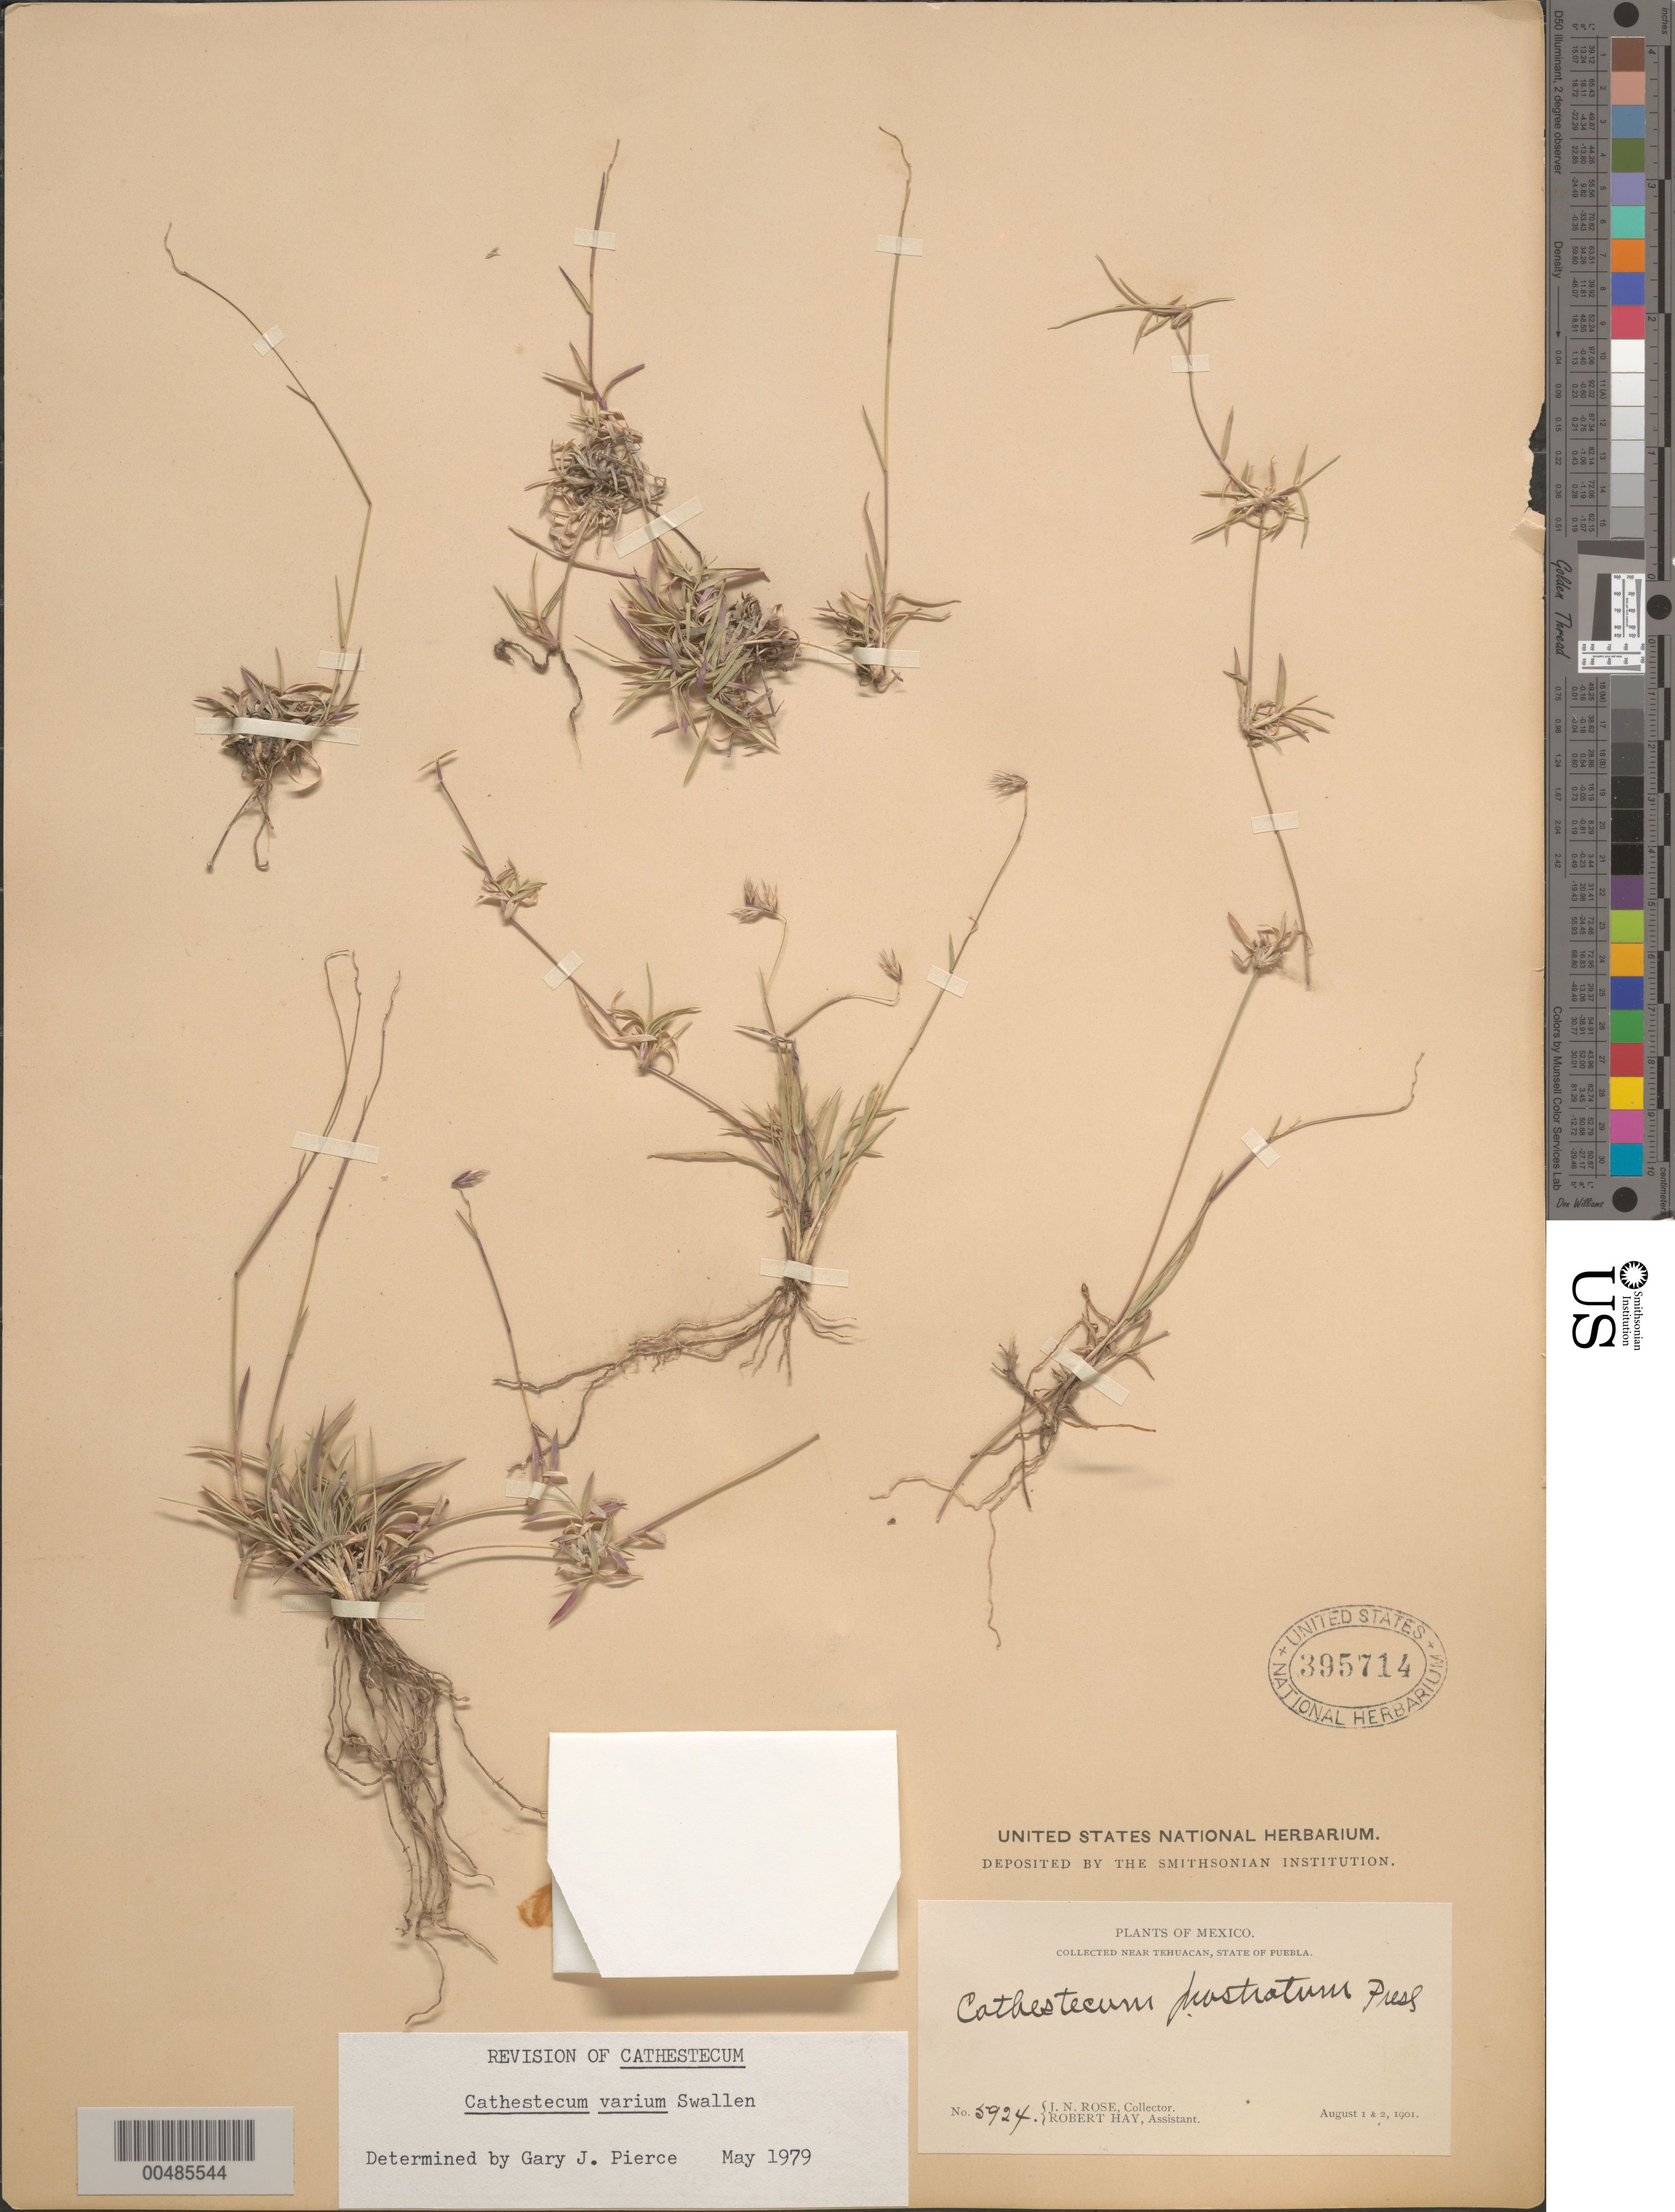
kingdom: Plantae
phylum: Tracheophyta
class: Liliopsida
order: Poales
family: Poaceae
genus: Cathestecum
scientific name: Cathestecum varium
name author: Swallen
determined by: Pierce, G. J.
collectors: J. N. Rose & R. H. Hay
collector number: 5924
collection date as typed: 1 Aug 1901 to 2 Aug 1901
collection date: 1901-08-01/1901-08-02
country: Mexico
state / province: Puebla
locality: Near Tehuacan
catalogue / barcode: US 395714